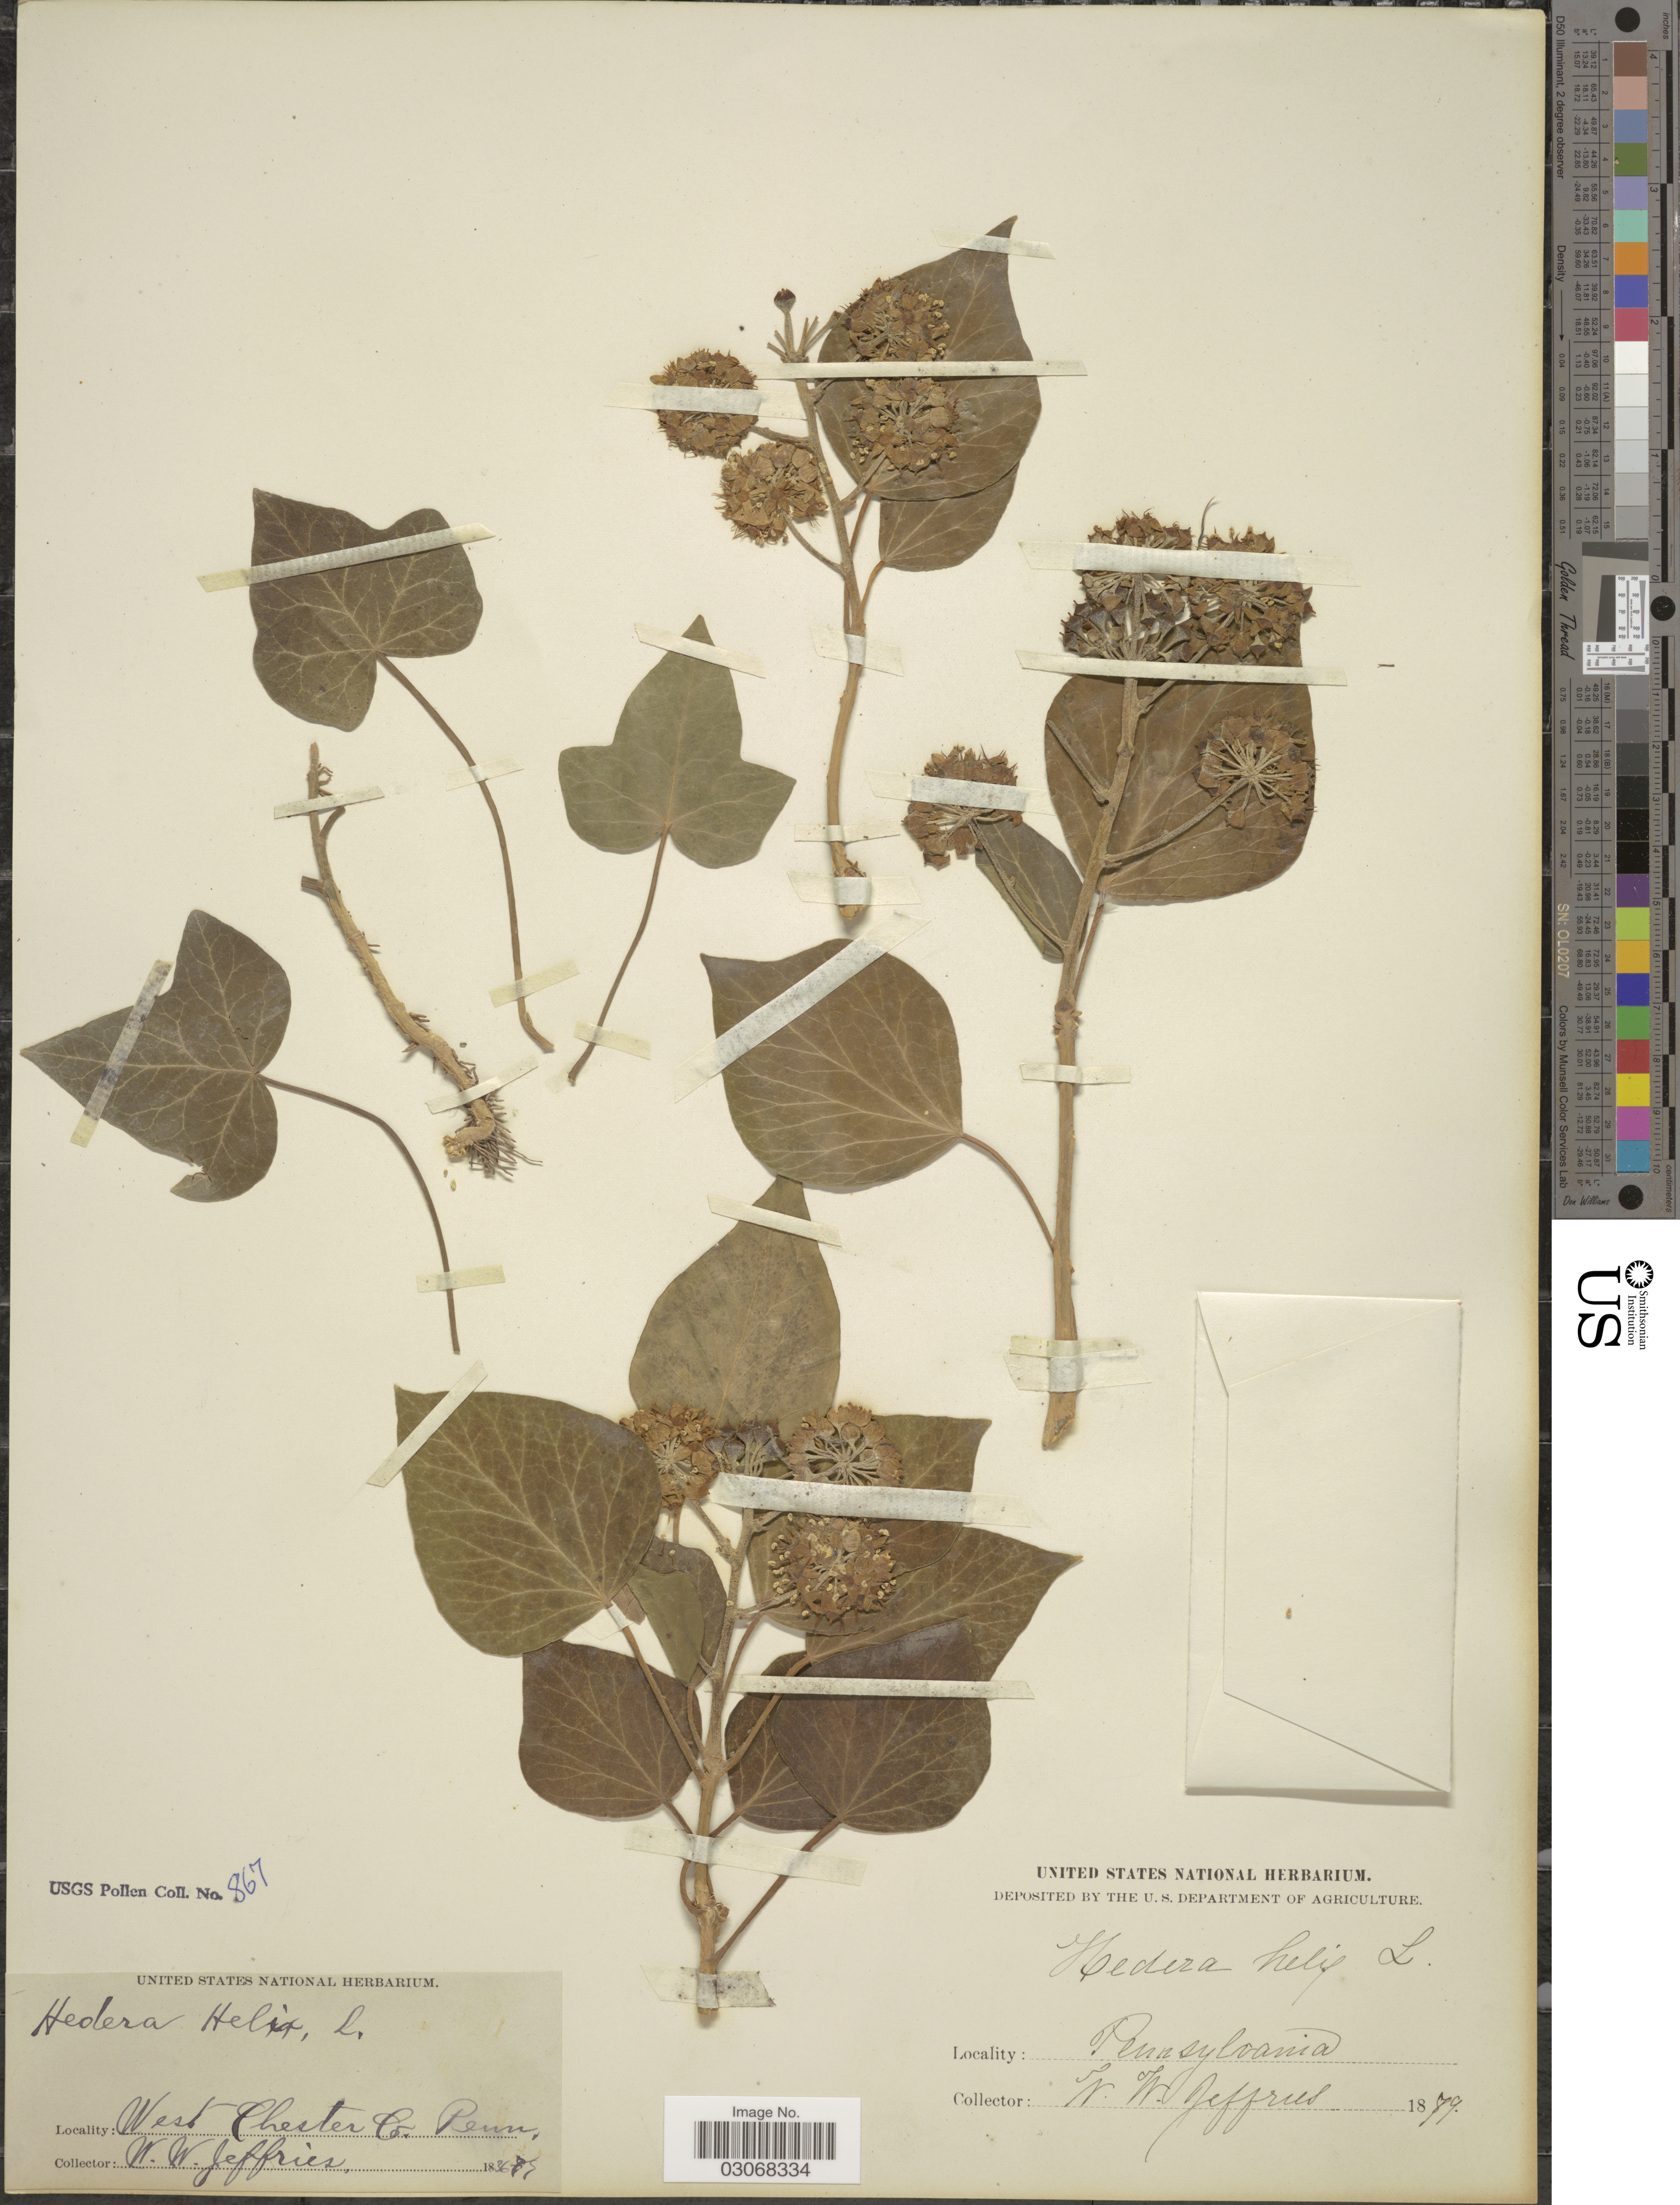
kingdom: Plantae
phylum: Tracheophyta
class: Magnoliopsida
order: Apiales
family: Araliaceae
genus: Hedera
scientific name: Hedera helix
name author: L.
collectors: W. Jeffries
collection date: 1879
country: United States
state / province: Pennsylvania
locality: West Chester Co.